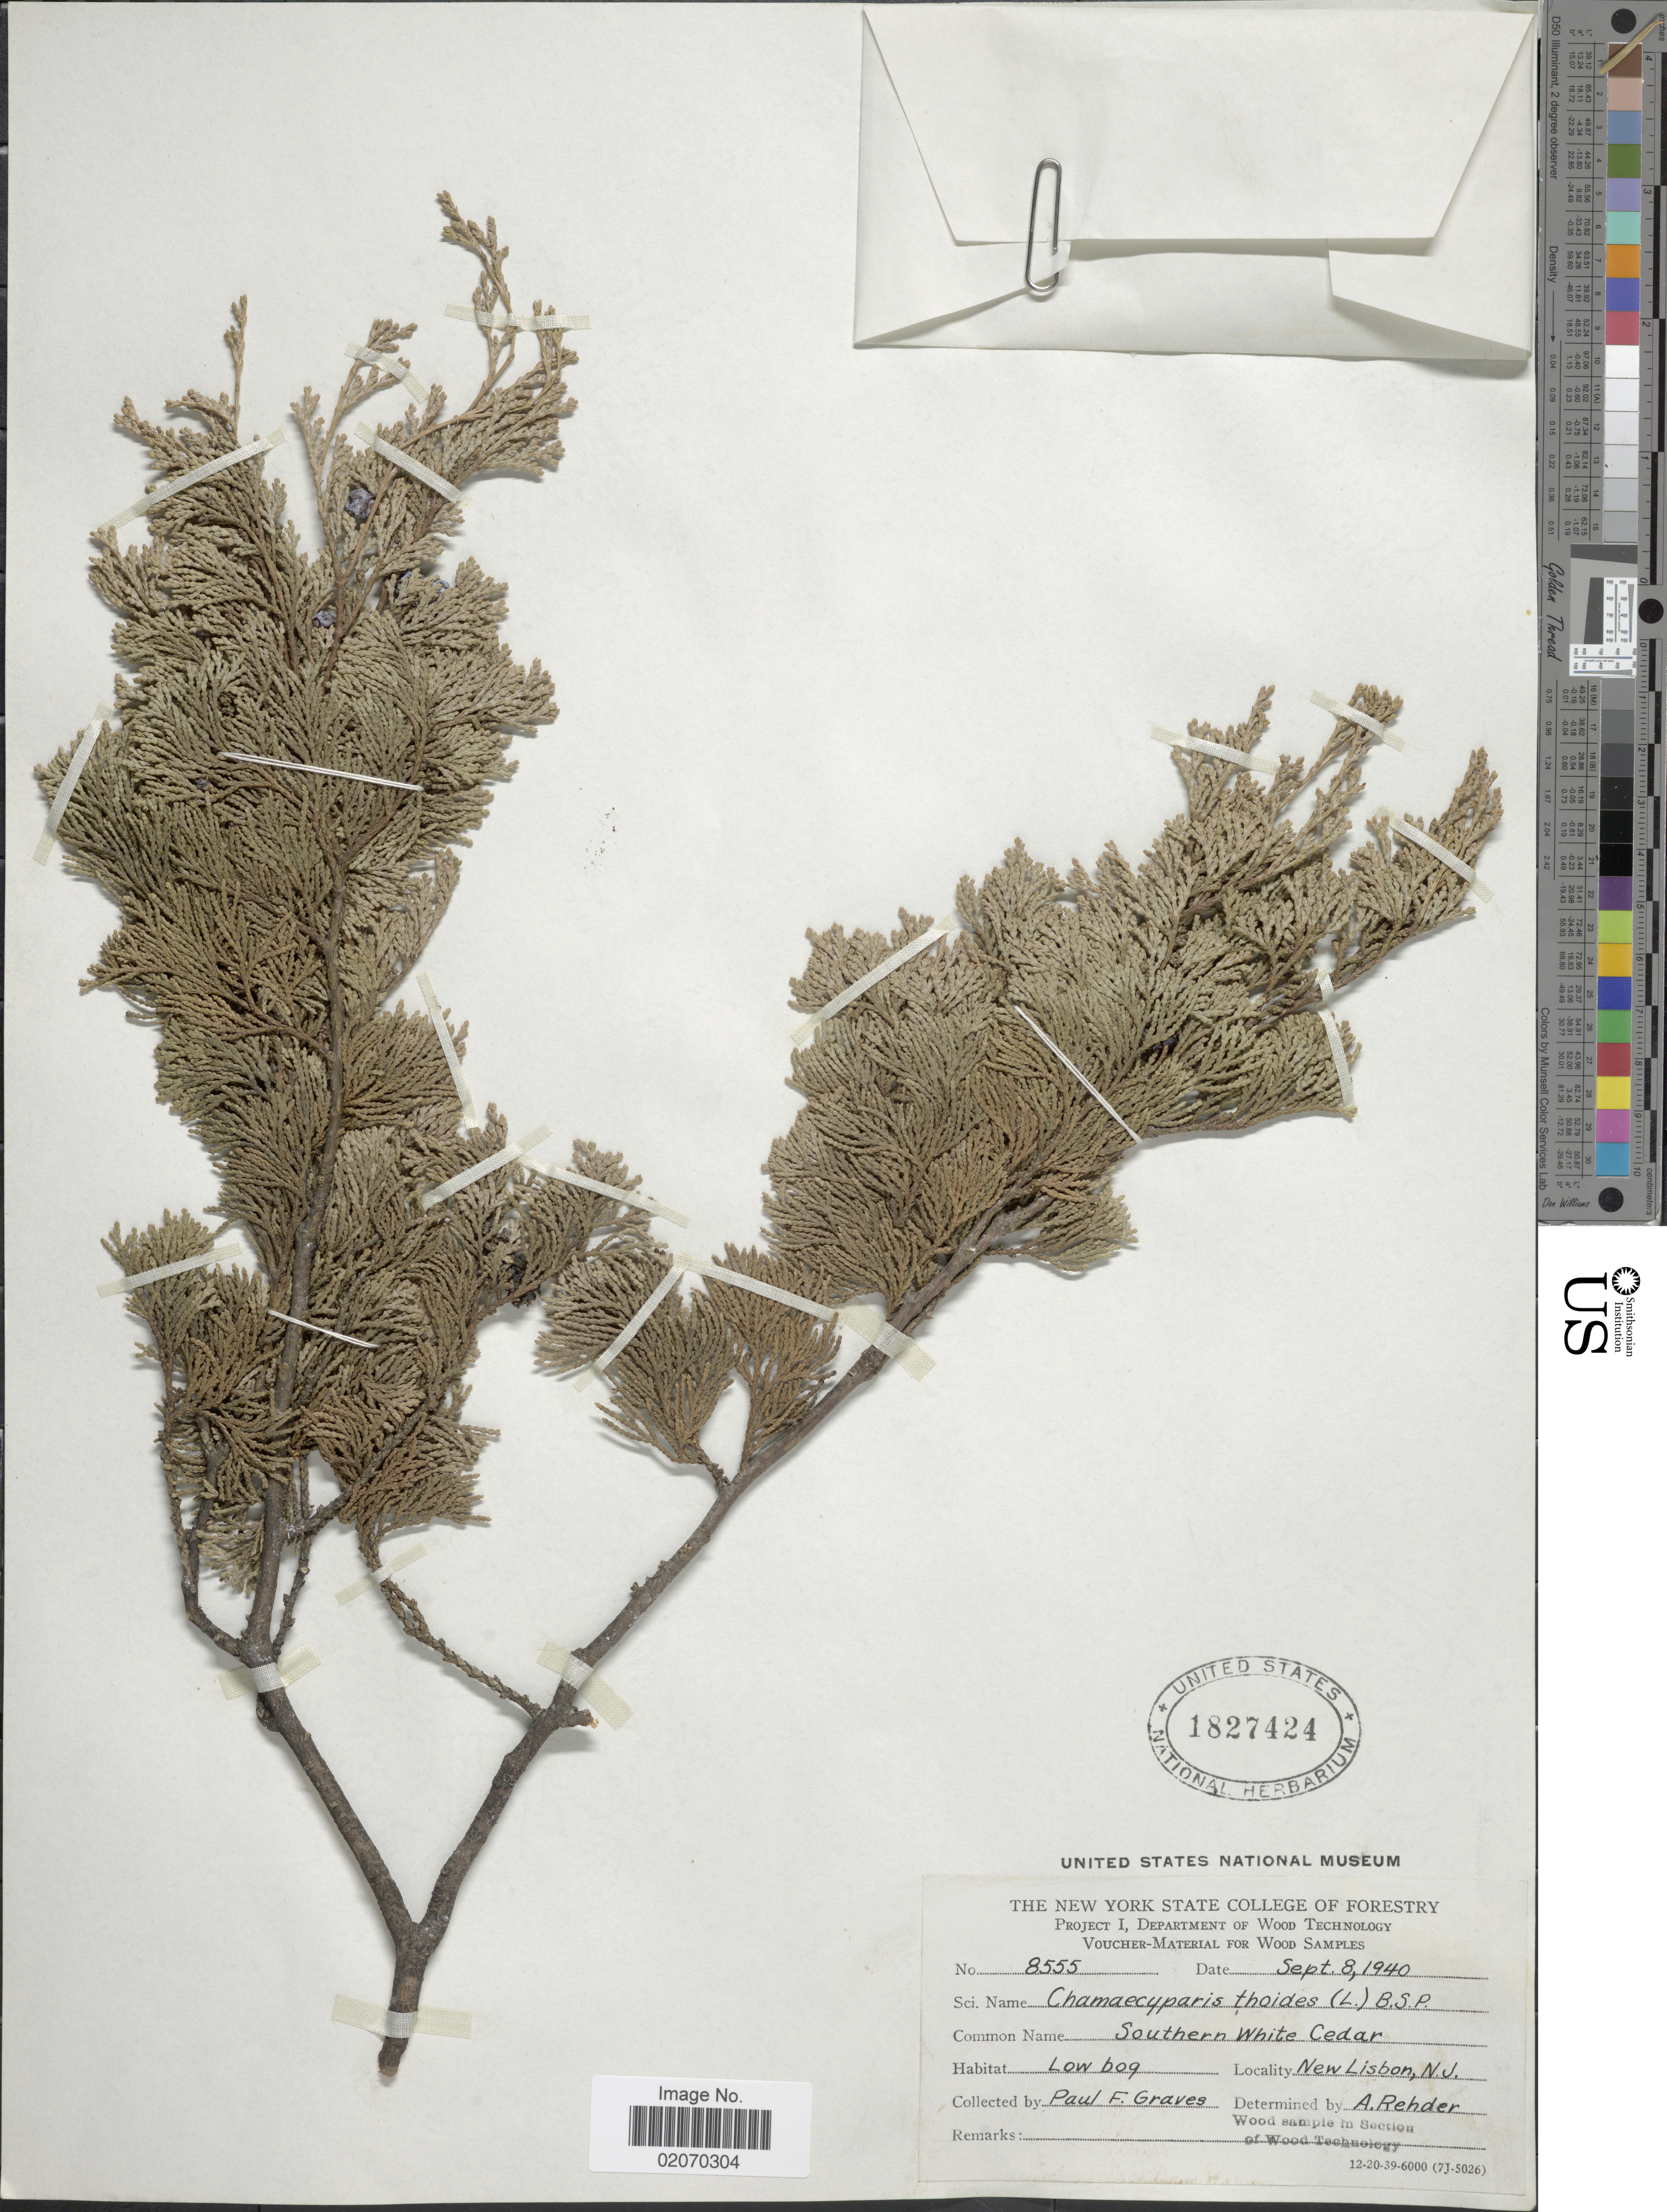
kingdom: Plantae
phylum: Tracheophyta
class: Pinopsida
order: Pinales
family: Cupressaceae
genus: Chamaecyparis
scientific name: Chamaecyparis thyoides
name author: (L.) Britton, Stearns & Poggenb.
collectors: P. Graves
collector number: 8555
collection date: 1940-09-08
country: United States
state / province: New Jersey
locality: New Lisbon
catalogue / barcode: US 1827424